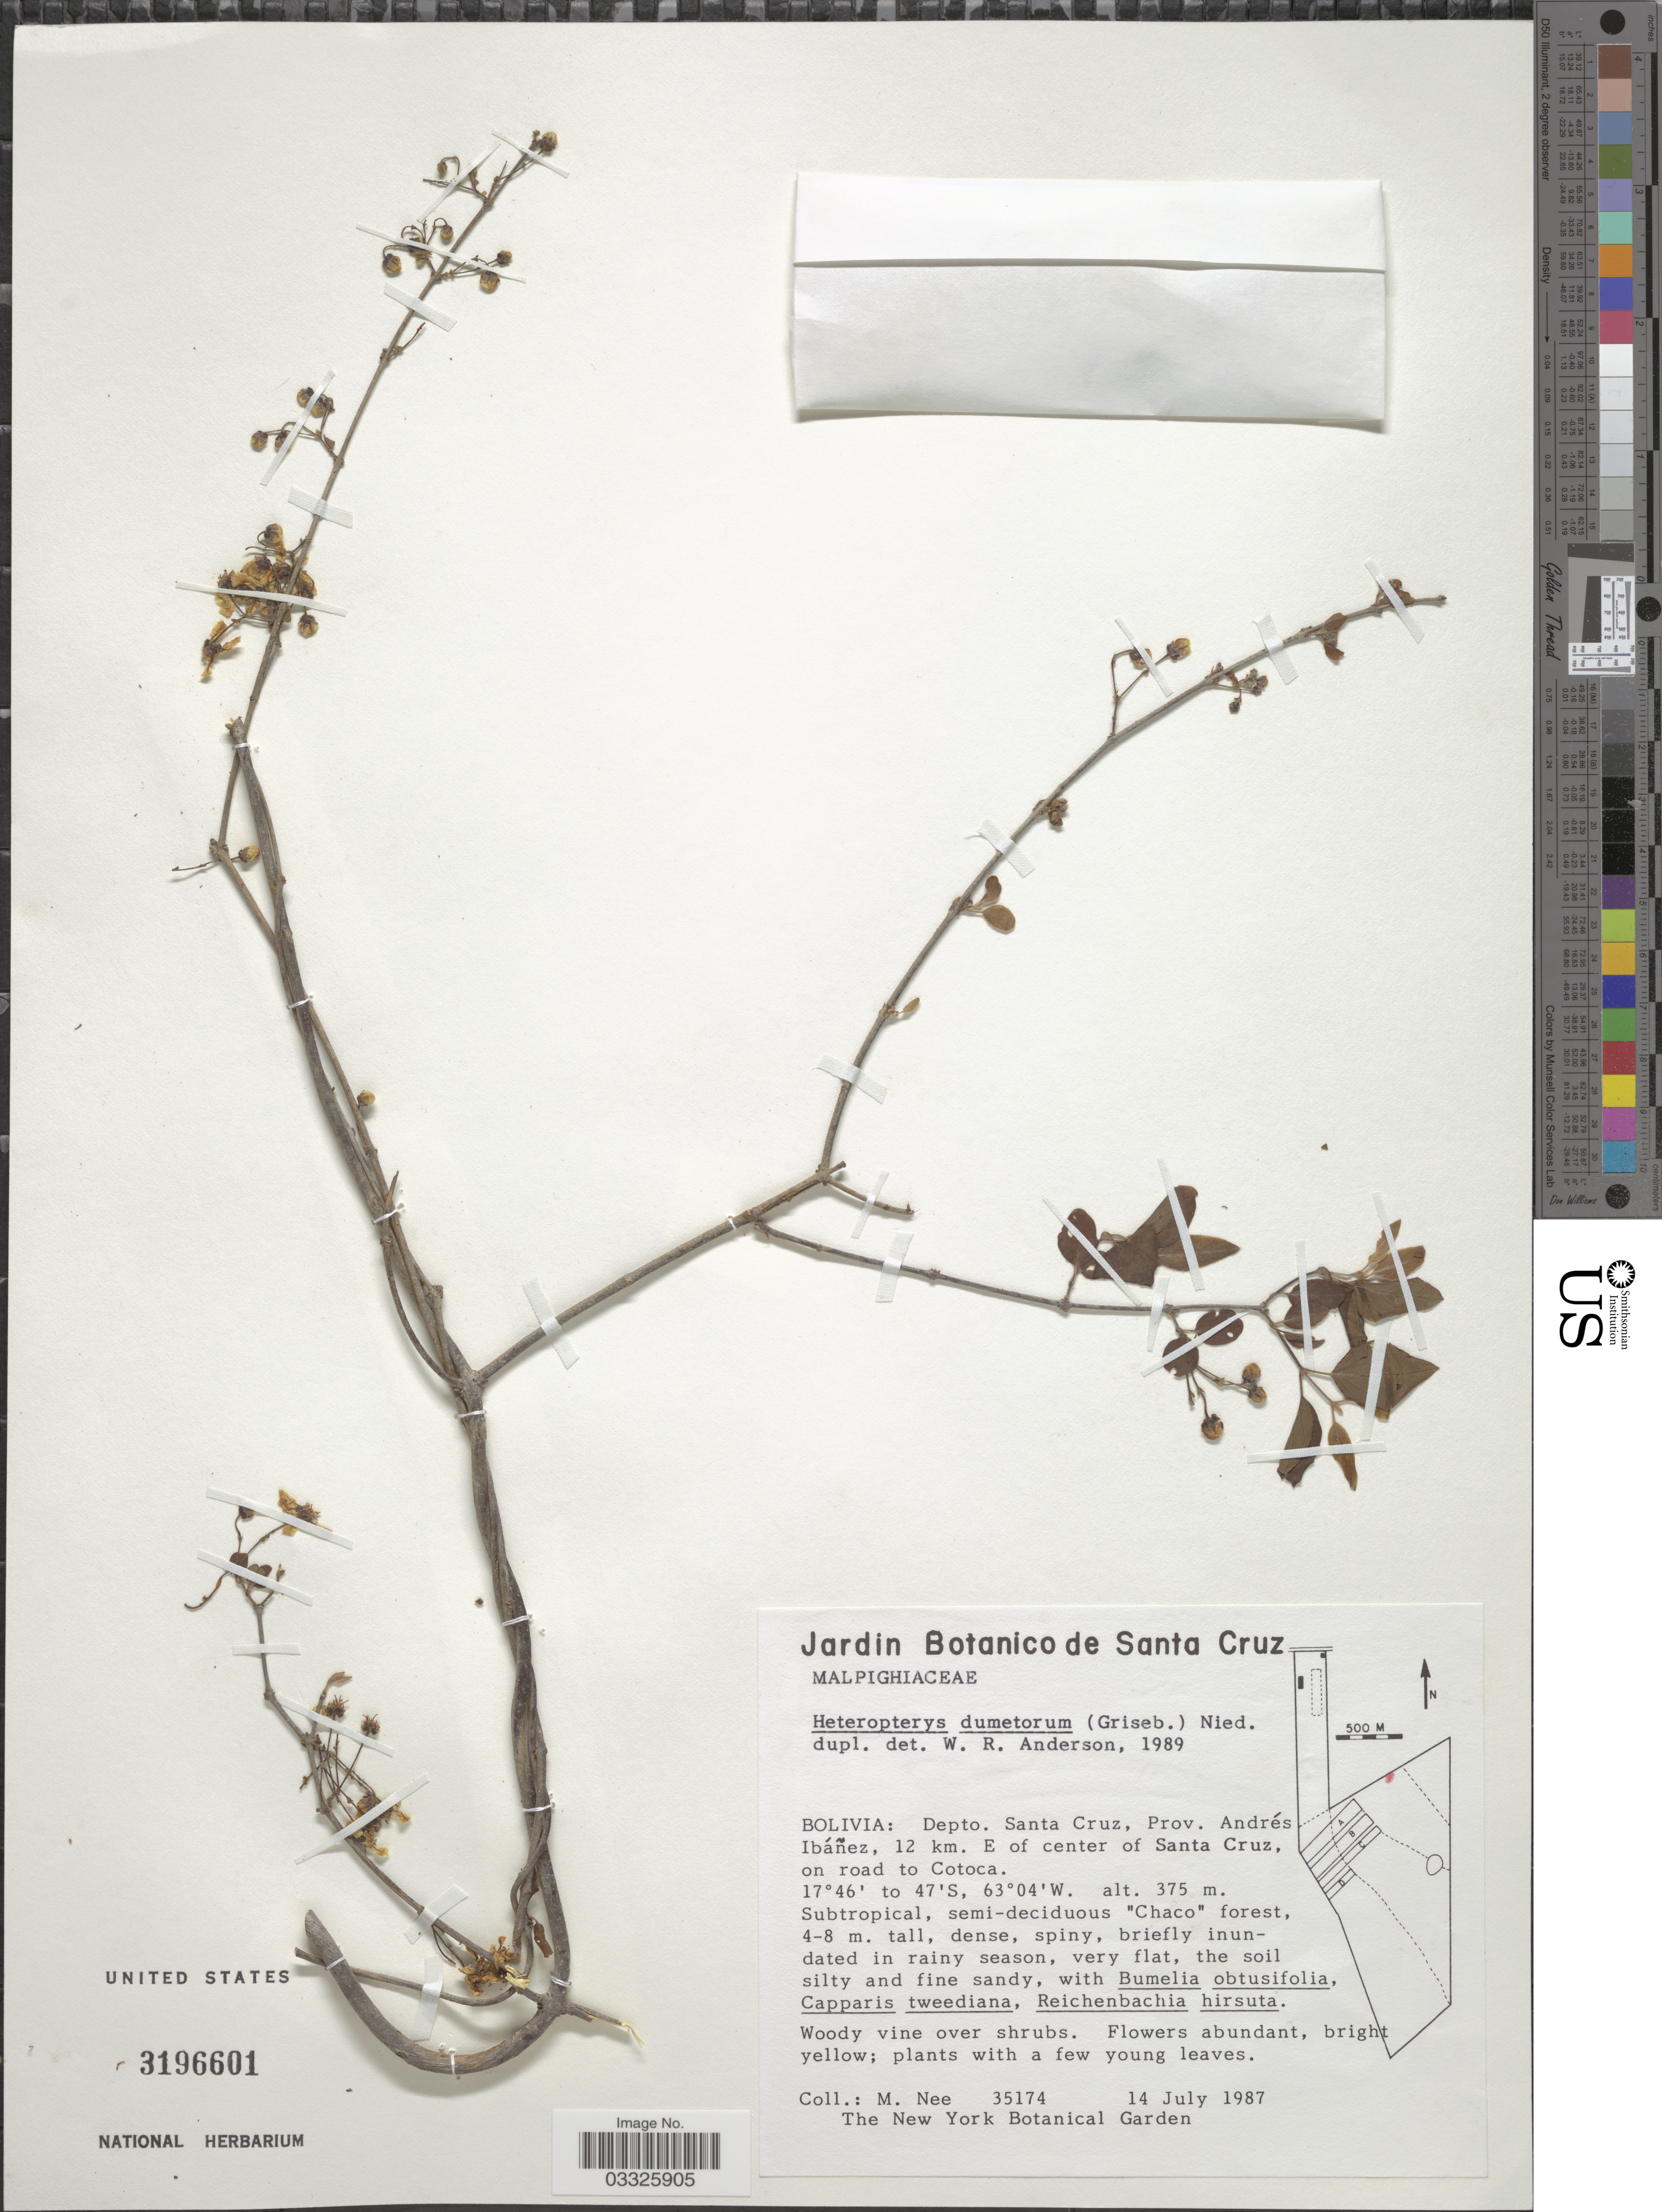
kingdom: Plantae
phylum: Tracheophyta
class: Magnoliopsida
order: Malpighiales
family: Malpighiaceae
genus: Heteropterys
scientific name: Heteropterys dumetorum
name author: (Griseb.) Nied.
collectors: M. Nee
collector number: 35174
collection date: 1987-07-14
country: Bolivia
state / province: Santa Cruz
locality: Depto. Santa Cruz, Prov. Andrés Ibáñez, 12 km. E of center of Santa Cruz, on road to Cotoca.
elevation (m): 375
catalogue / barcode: US 3196601